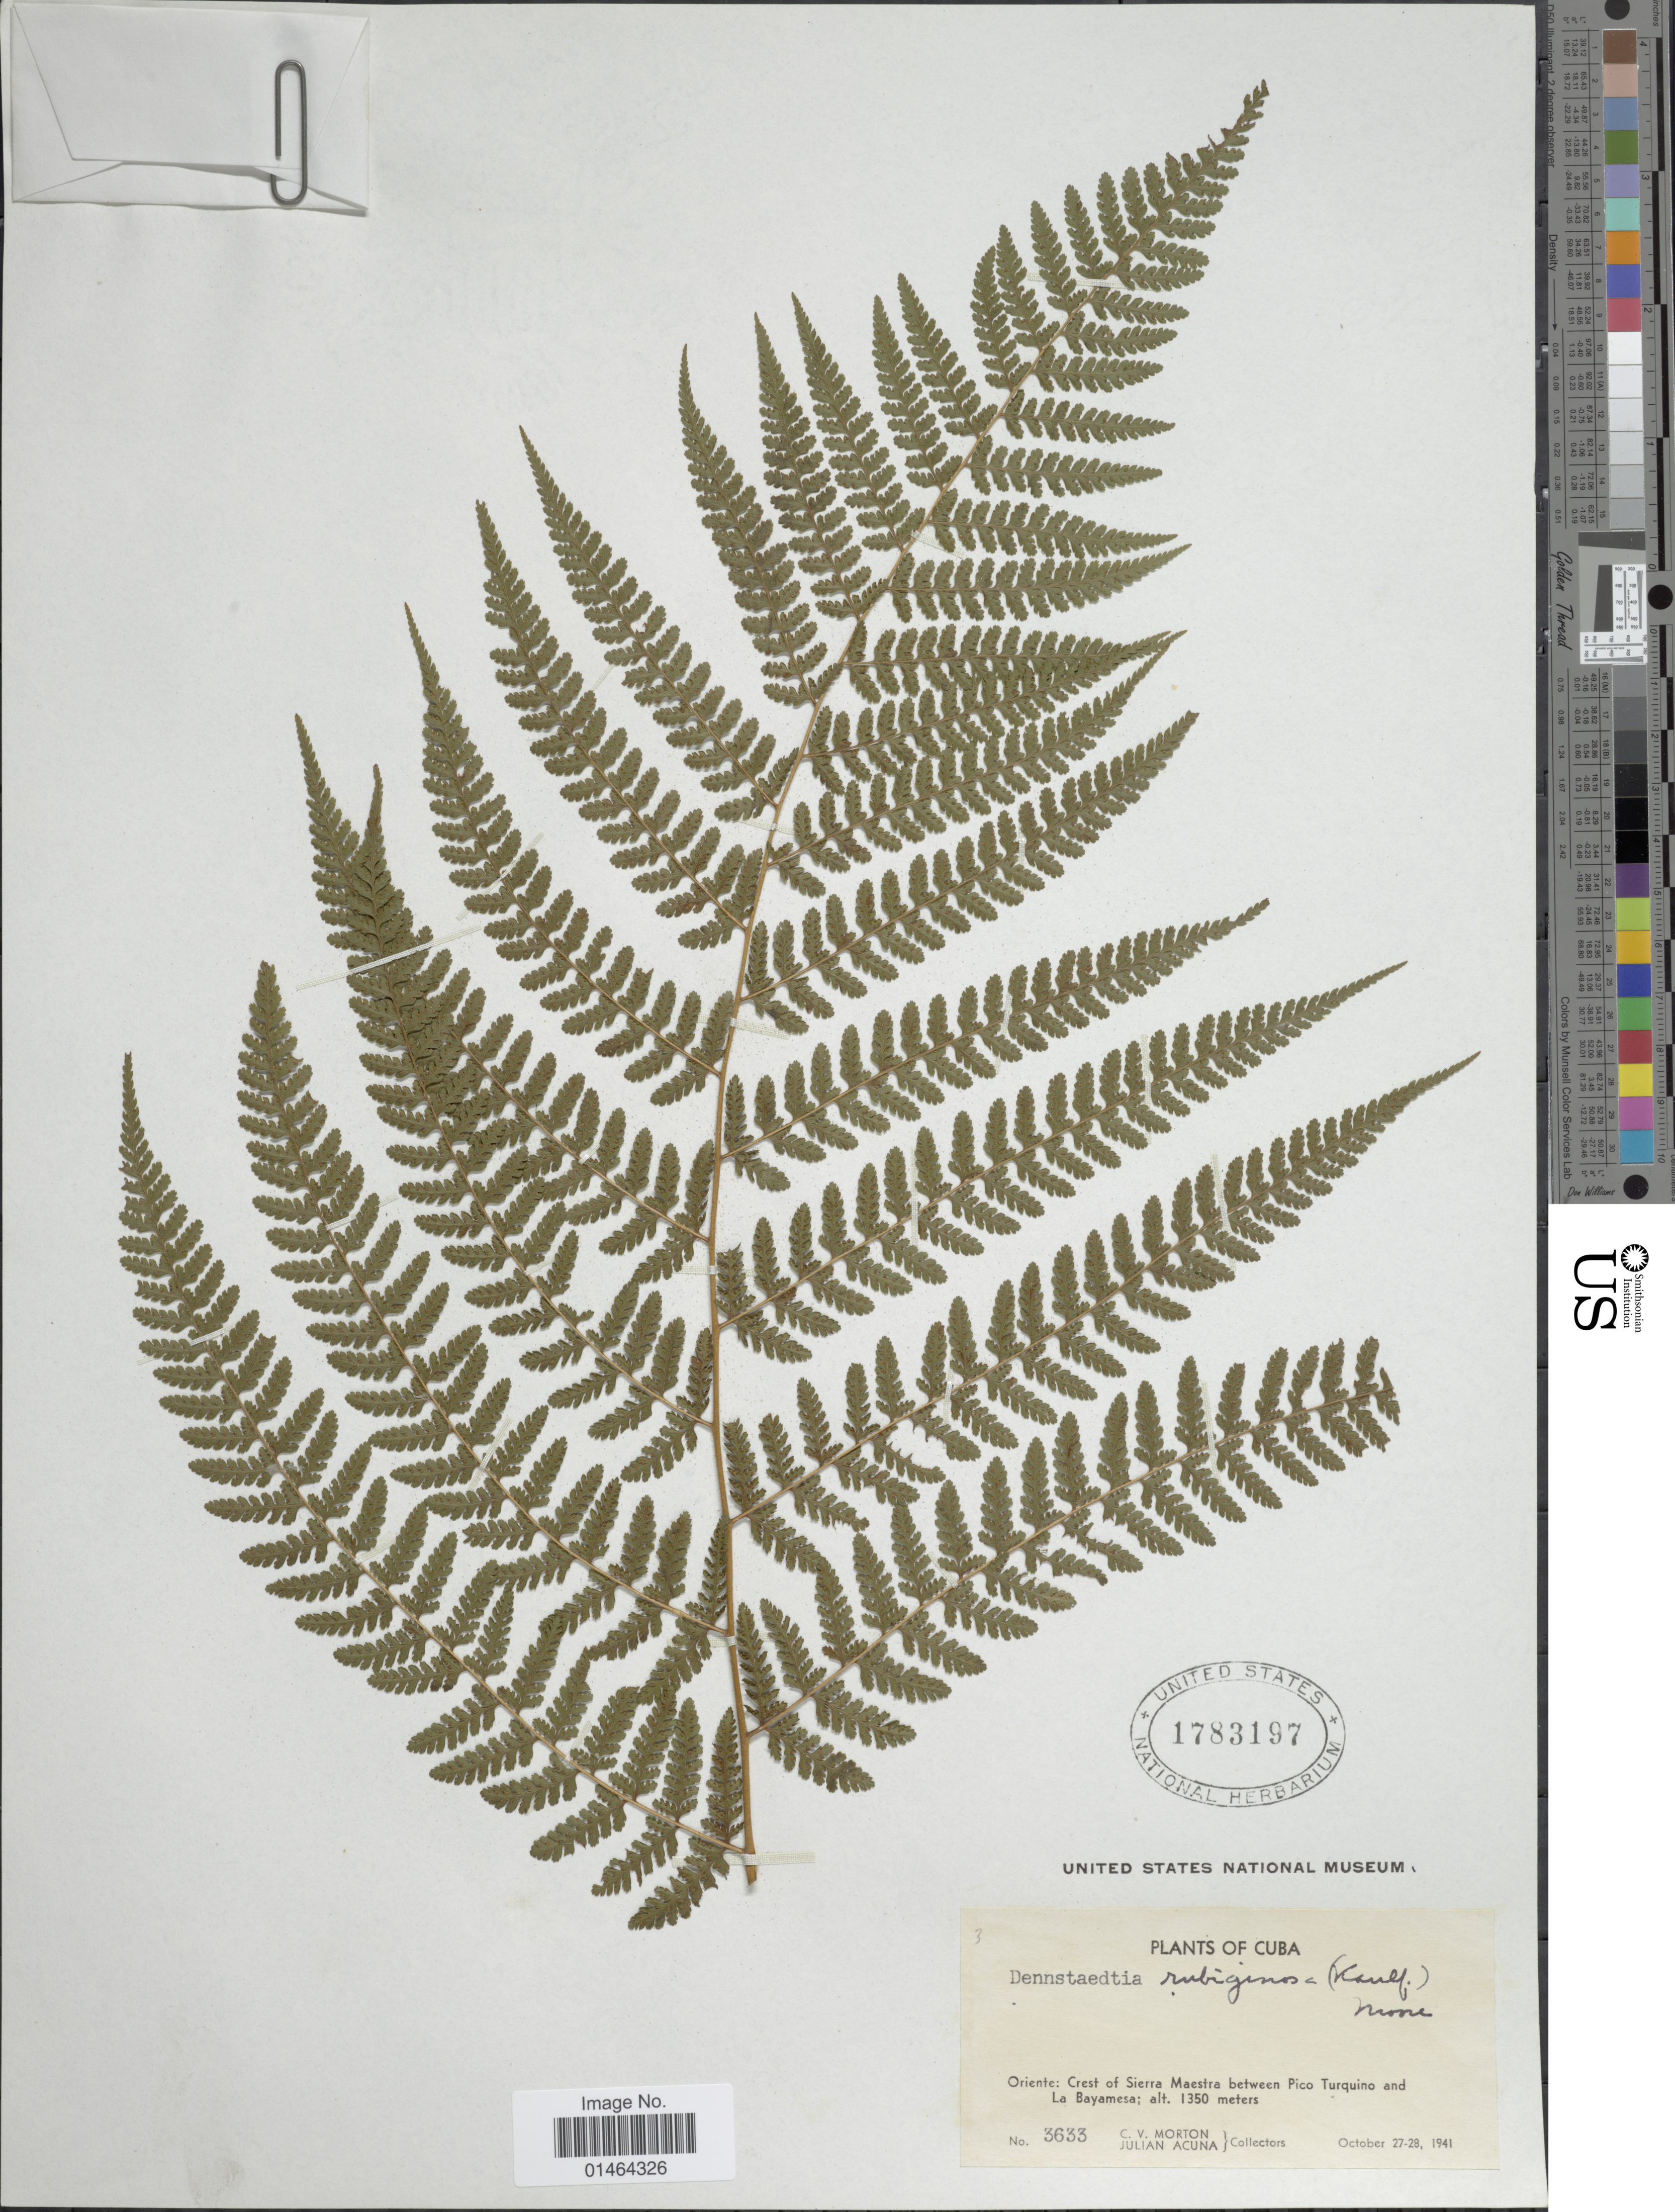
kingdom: Plantae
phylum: Tracheophyta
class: Polypodiopsida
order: Polypodiales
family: Dennstaedtiaceae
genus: Dennstaedtia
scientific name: Dennstaedtia cicutaria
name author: (Sw.) T. Moore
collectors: C. V. Morton & J. B. Acuña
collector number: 3633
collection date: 1941-10-27/1941-10-28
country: Cuba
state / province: Oriente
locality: Crest of Sierra Maestra between Pico Turquino and La Bayamesa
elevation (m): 1350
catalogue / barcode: US 1783197